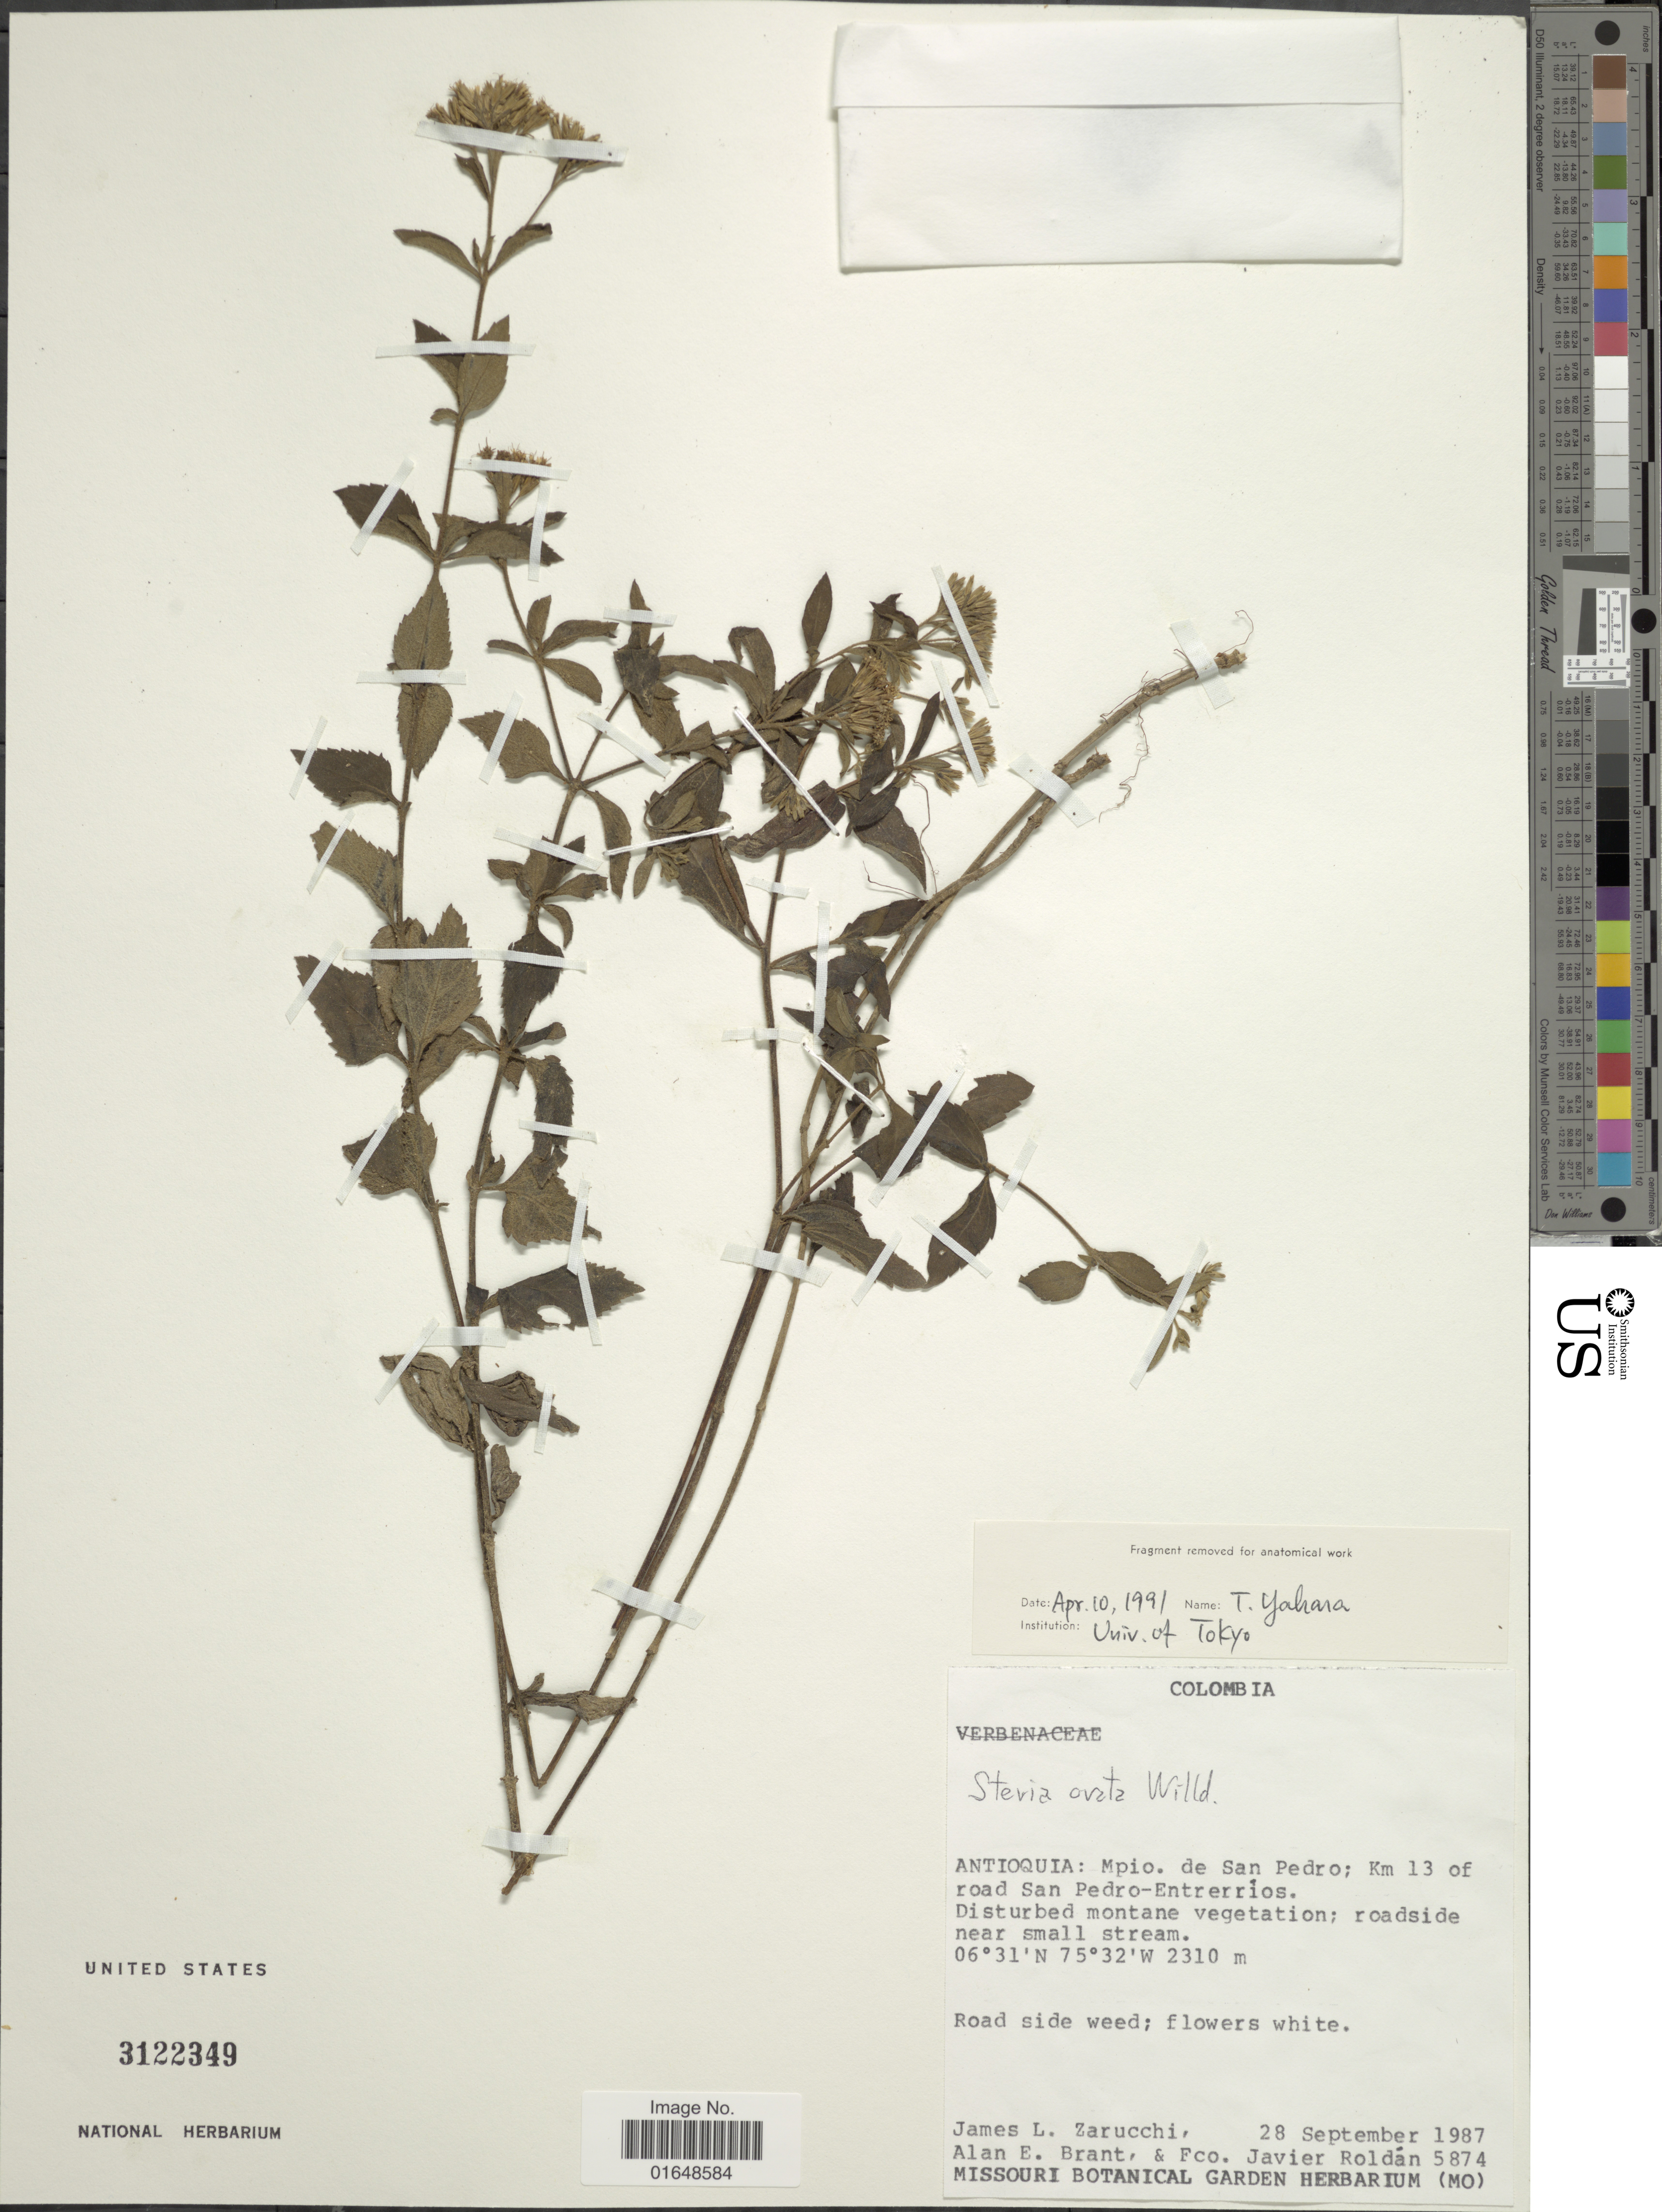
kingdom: Plantae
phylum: Tracheophyta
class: Magnoliopsida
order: Asterales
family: Asteraceae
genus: Stevia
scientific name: Stevia ovata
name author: Willd.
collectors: J. L. Zarucchi, A. Brant & F. J. Roldán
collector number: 5874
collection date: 1987-09-28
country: Colombia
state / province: Antioquia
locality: Antioquia: Mpio. de San Pedro; Km 13 of road San Pedro-Entrerrios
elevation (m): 2310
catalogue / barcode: US 3122349